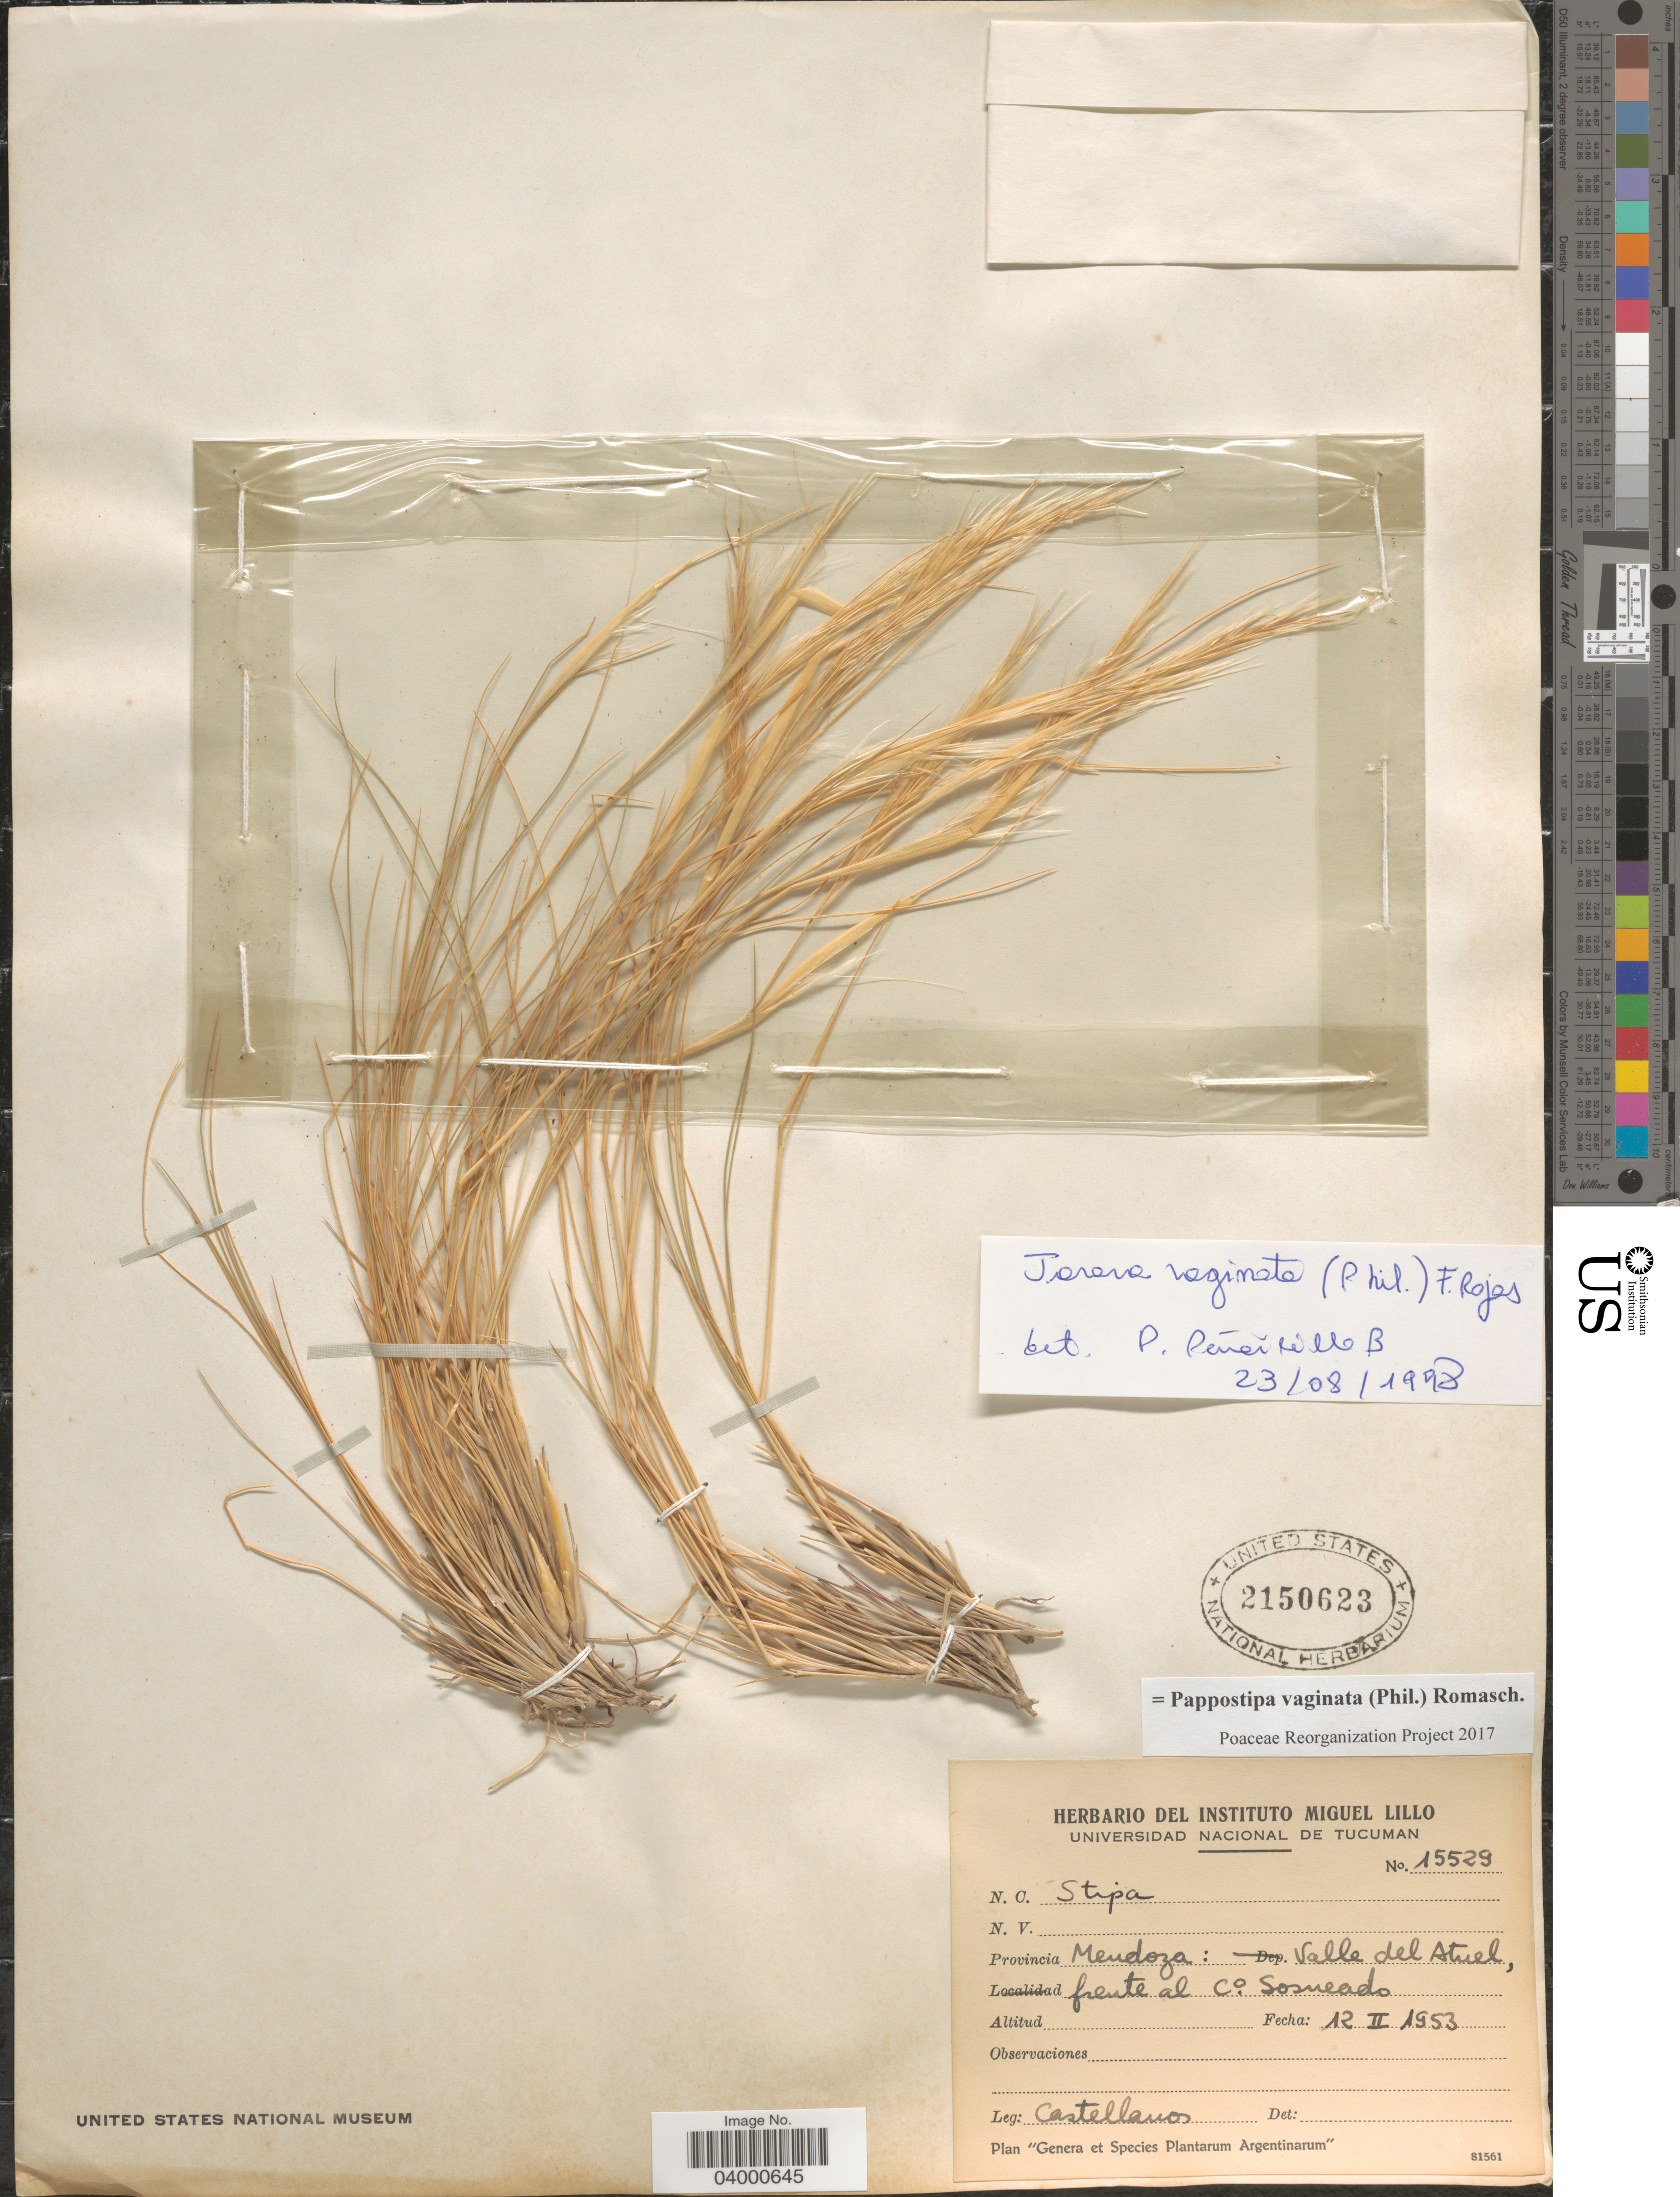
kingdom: Plantae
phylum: Tracheophyta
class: Liliopsida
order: Poales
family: Poaceae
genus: Pappostipa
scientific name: Pappostipa vaginata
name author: (Phil.) Romasch.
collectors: -- Castellanos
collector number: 15529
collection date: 1953-02-12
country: Argentina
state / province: Mendoza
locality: Valle del Atuel, frente al Co. Sosneado.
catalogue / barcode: US 2150623